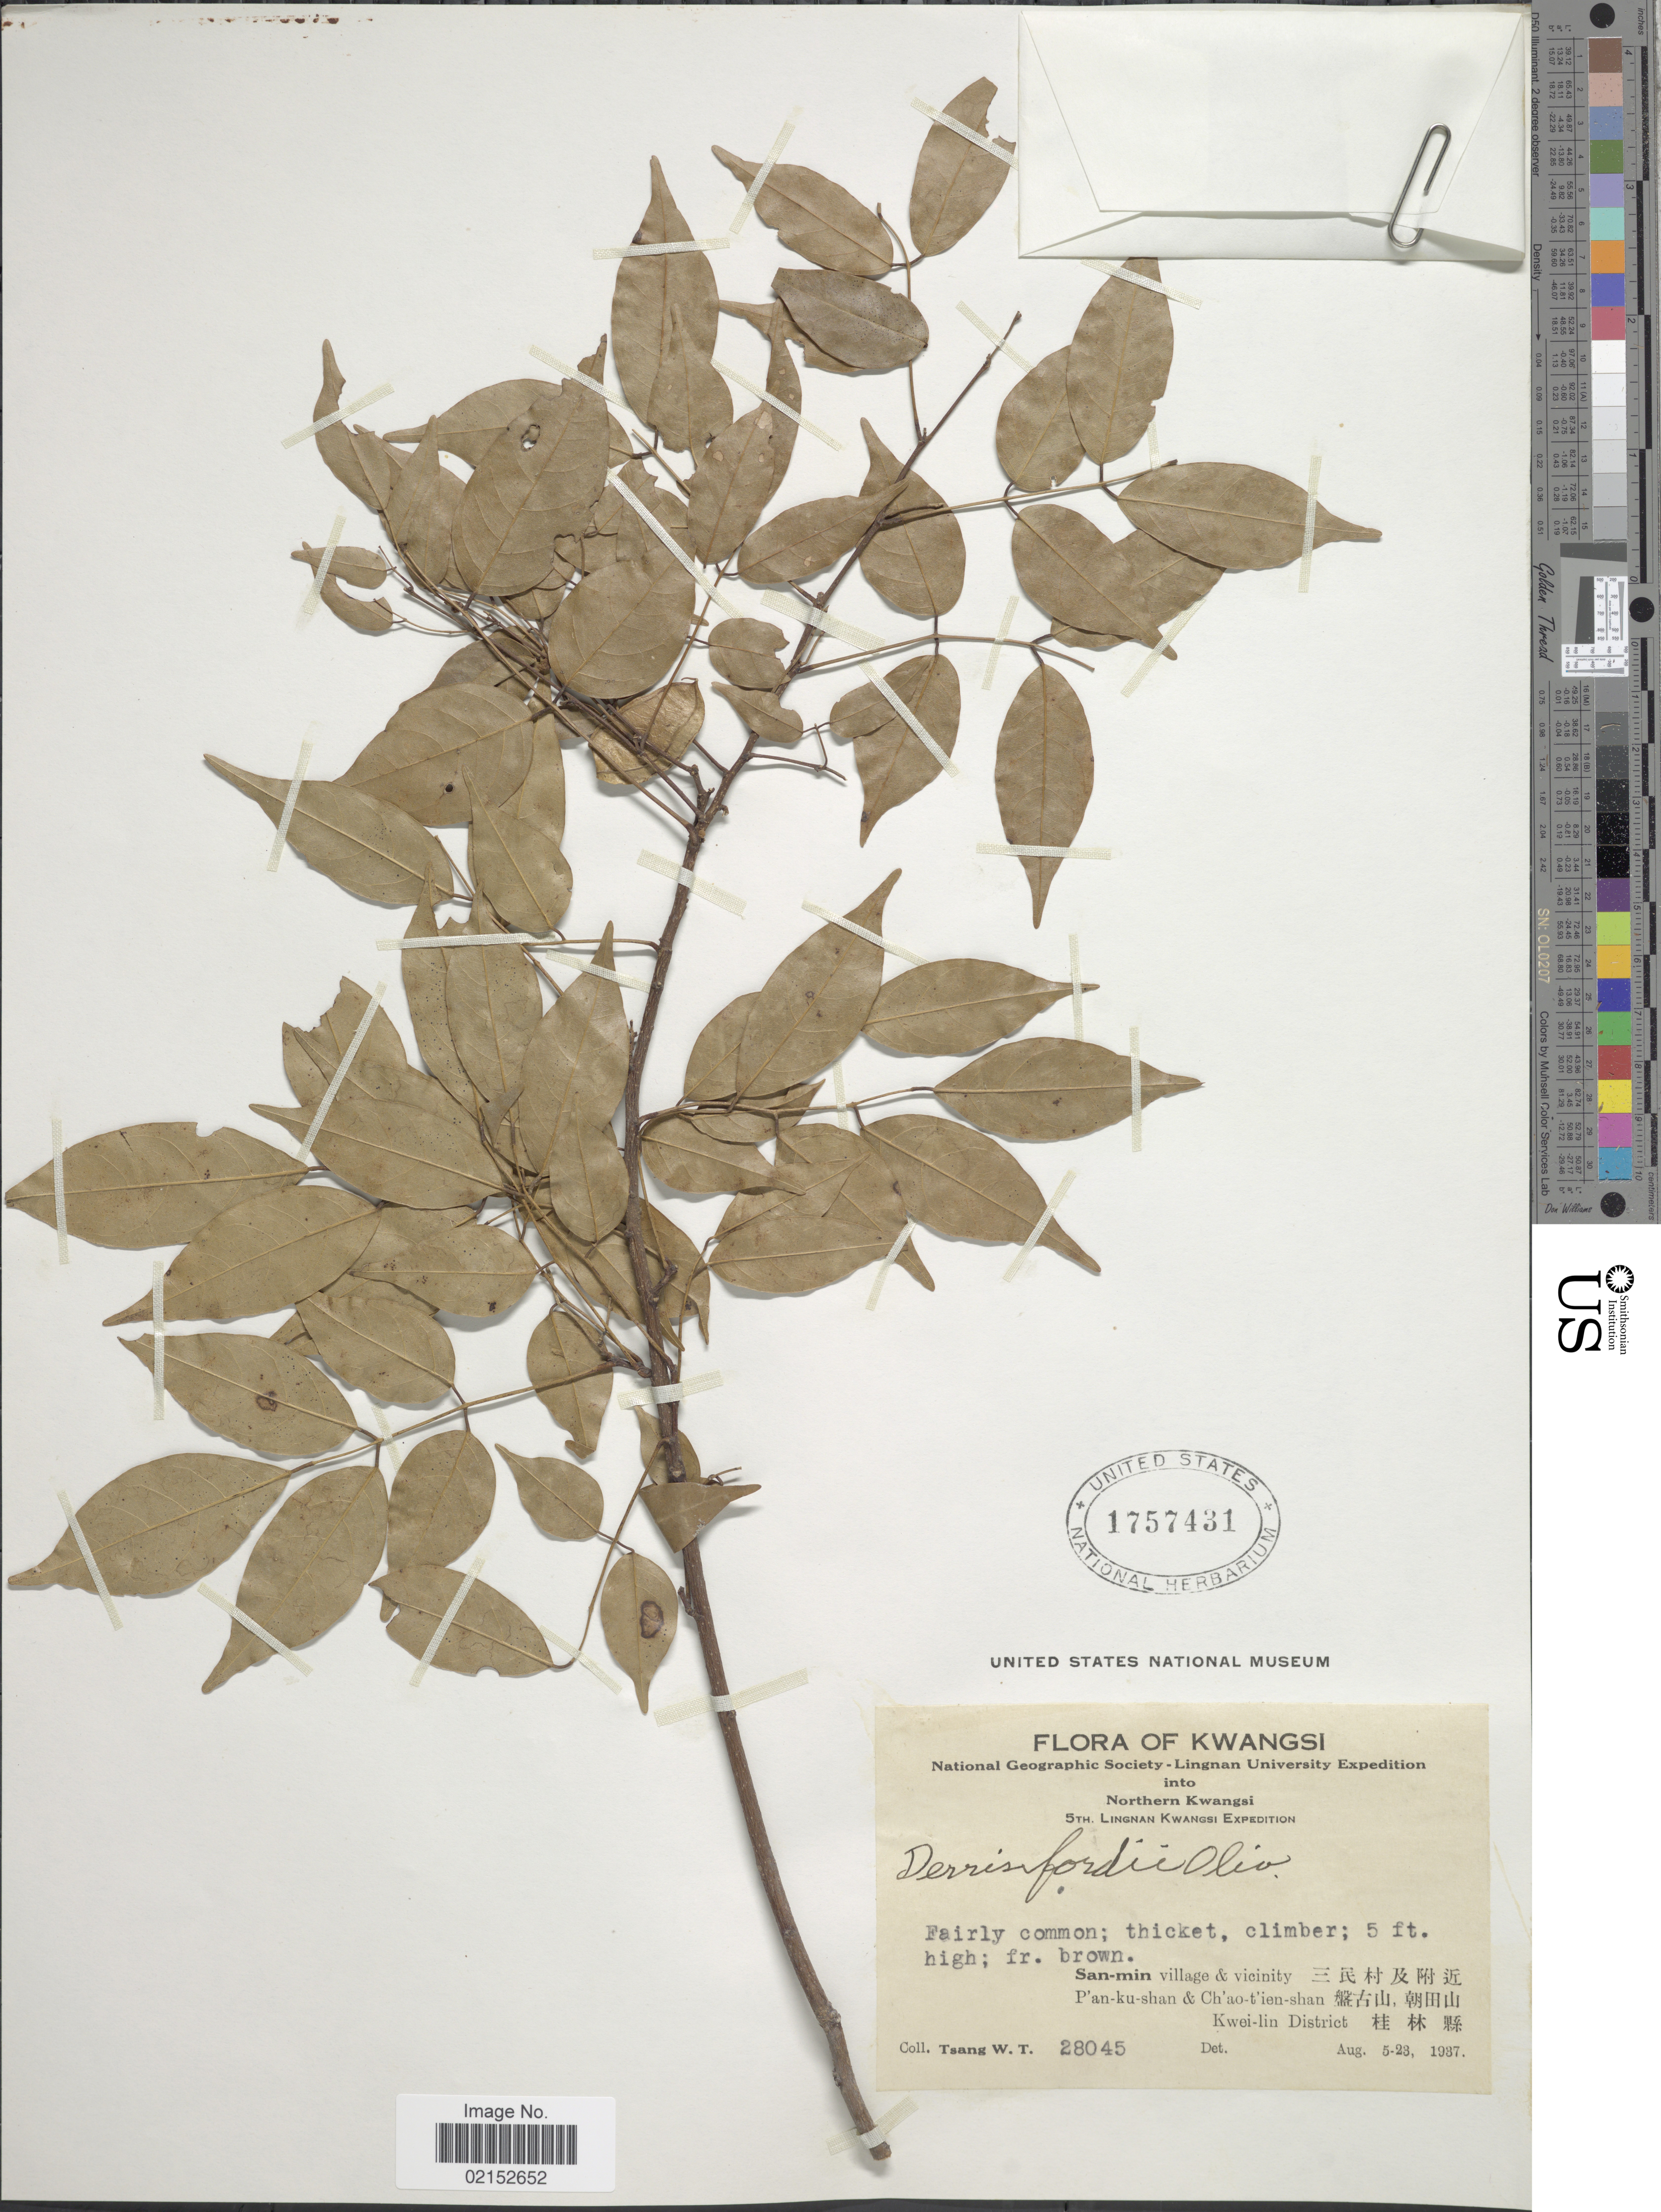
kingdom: Plantae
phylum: Tracheophyta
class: Magnoliopsida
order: Fabales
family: Fabaceae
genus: Derris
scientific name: Derris fordii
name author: Oliv.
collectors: W. T. Tsang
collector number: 28045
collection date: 1937-08-05/1937-08-23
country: China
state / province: Guangxi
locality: Northern Kwangsi. San-min village & vicinity. P'an-ku-shan & Ch'ao-t'ien-shan Kwei-lin District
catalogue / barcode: US 1757431